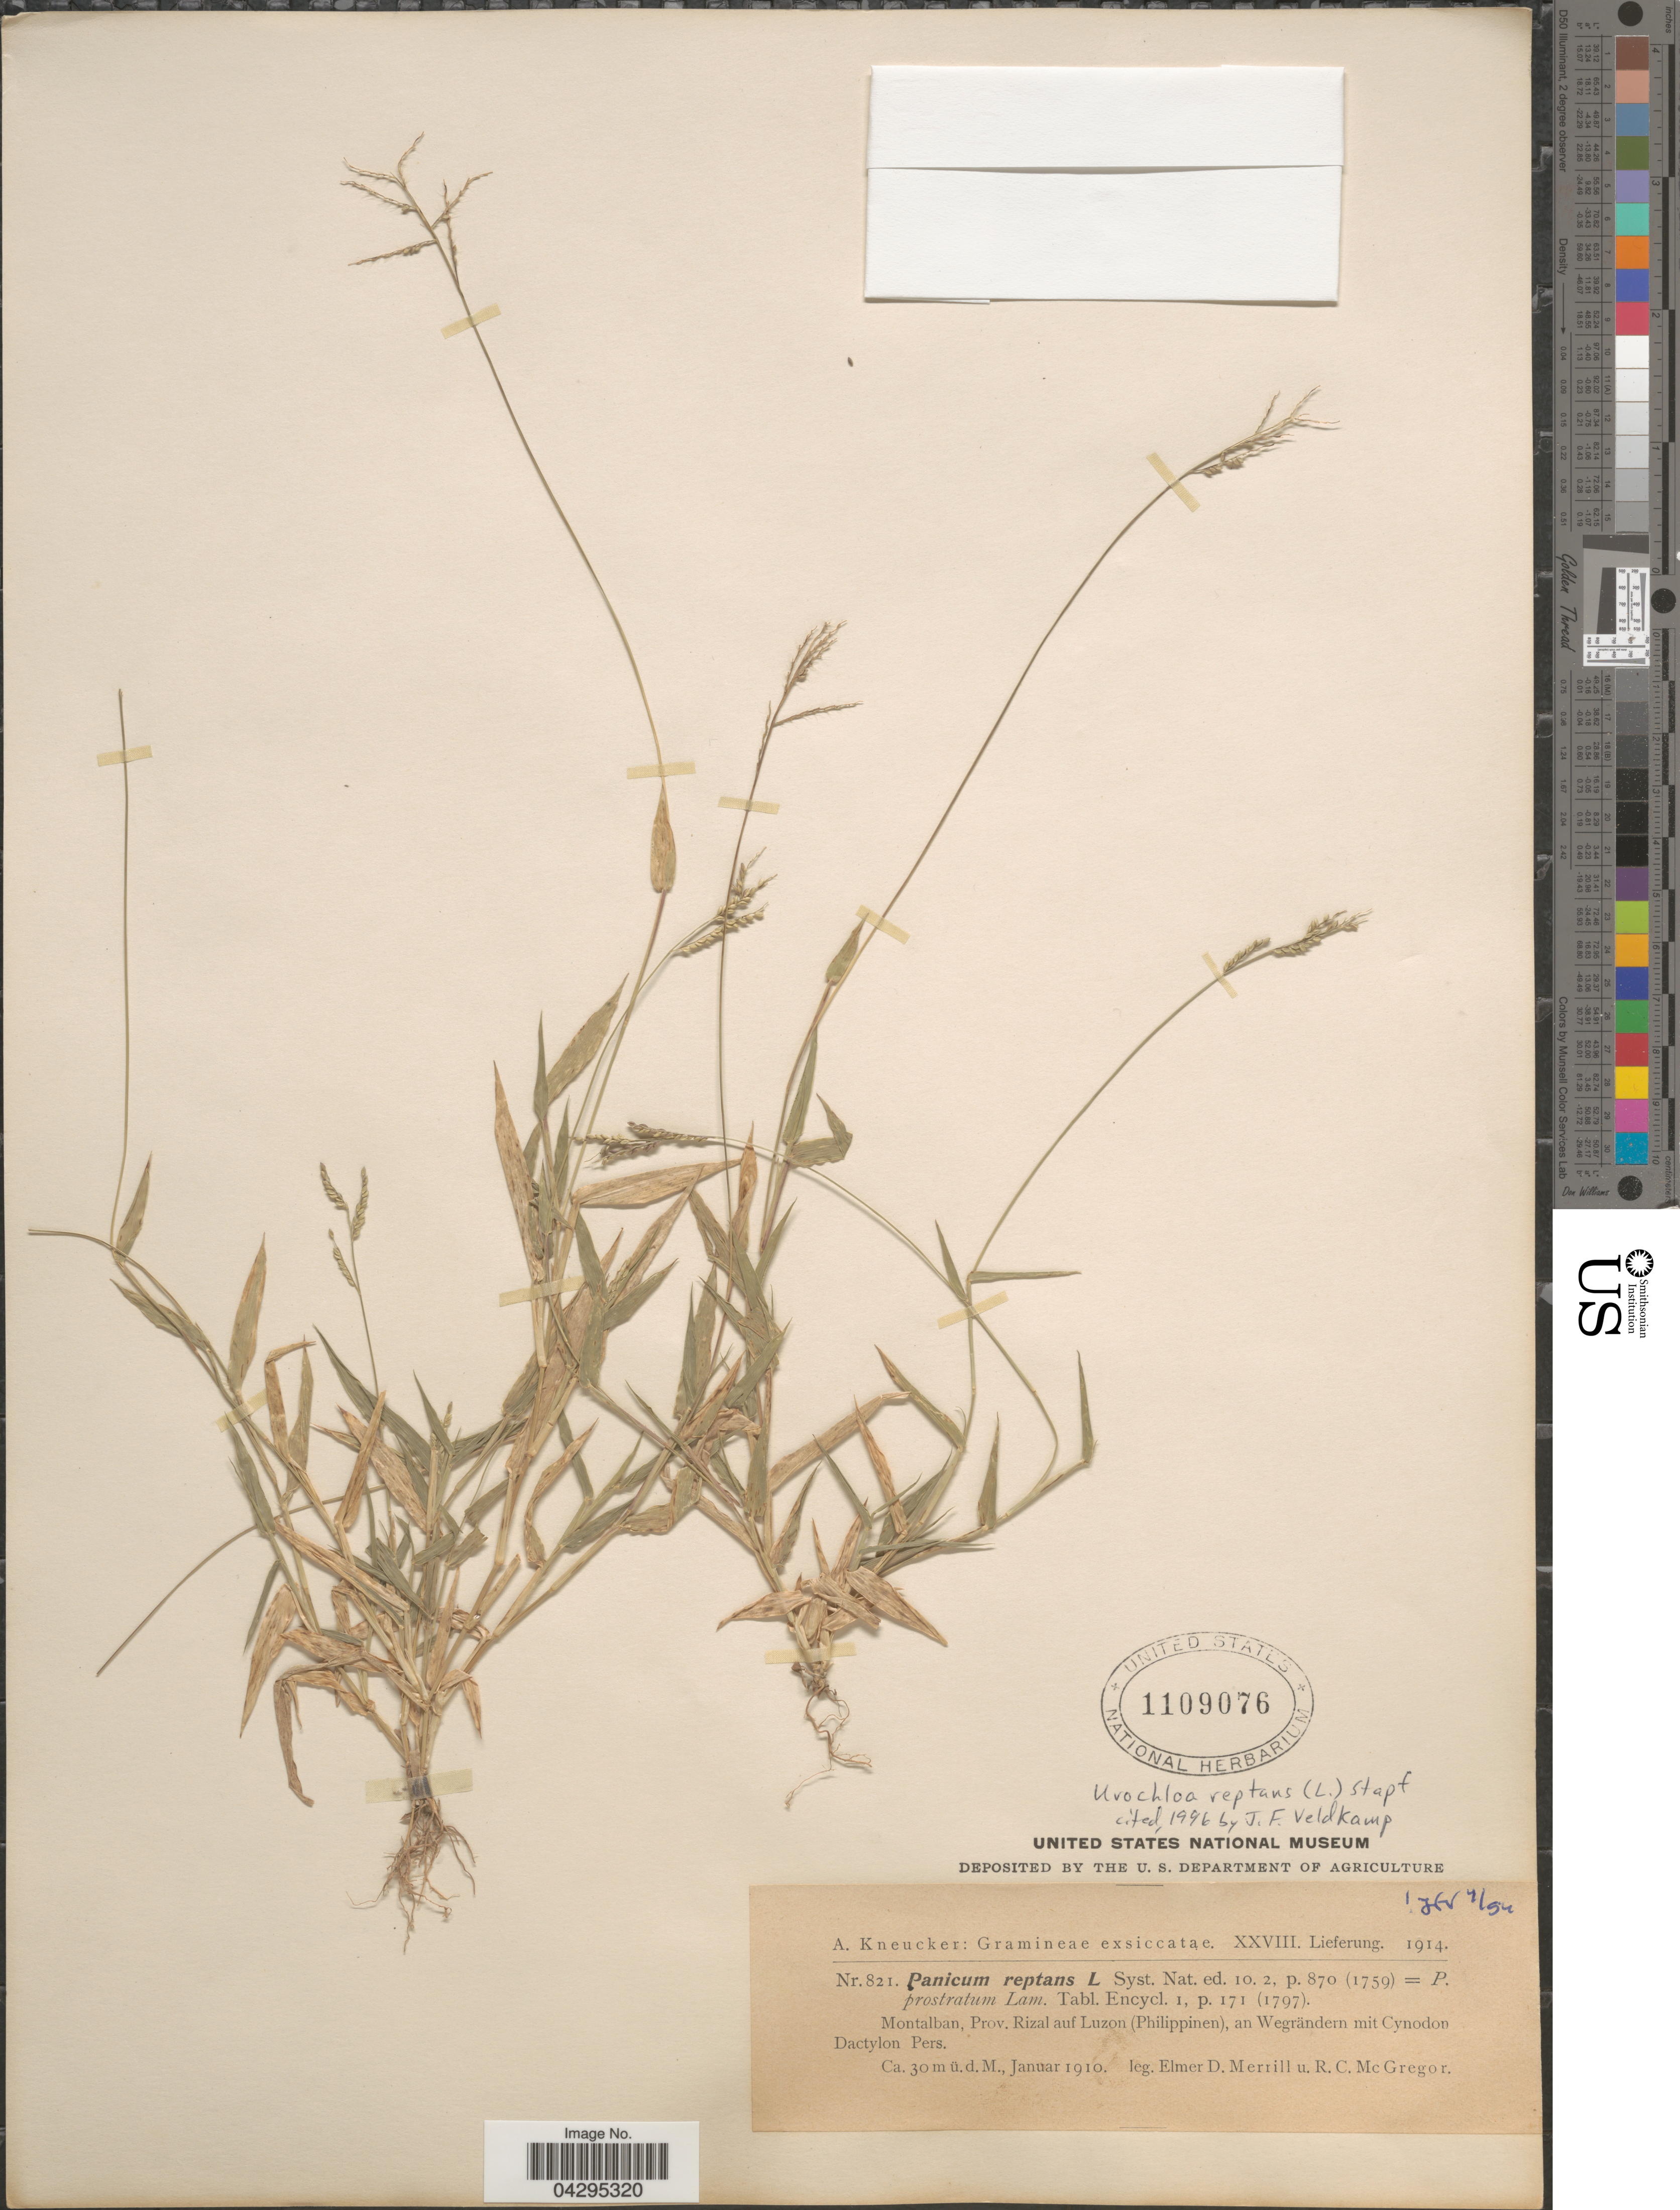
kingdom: Plantae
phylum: Tracheophyta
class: Liliopsida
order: Poales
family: Poaceae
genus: Urochloa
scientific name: Urochloa reptans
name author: (L.) Stapf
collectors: E. D. Merrill & R. C. McGregor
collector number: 821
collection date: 1910-01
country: Philippines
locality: Montalban, Prov. Rizal auf Luzon (Philippinen), an Wegrändern mit Cynodon Dactylon Pers.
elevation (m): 30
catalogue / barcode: US 1109076